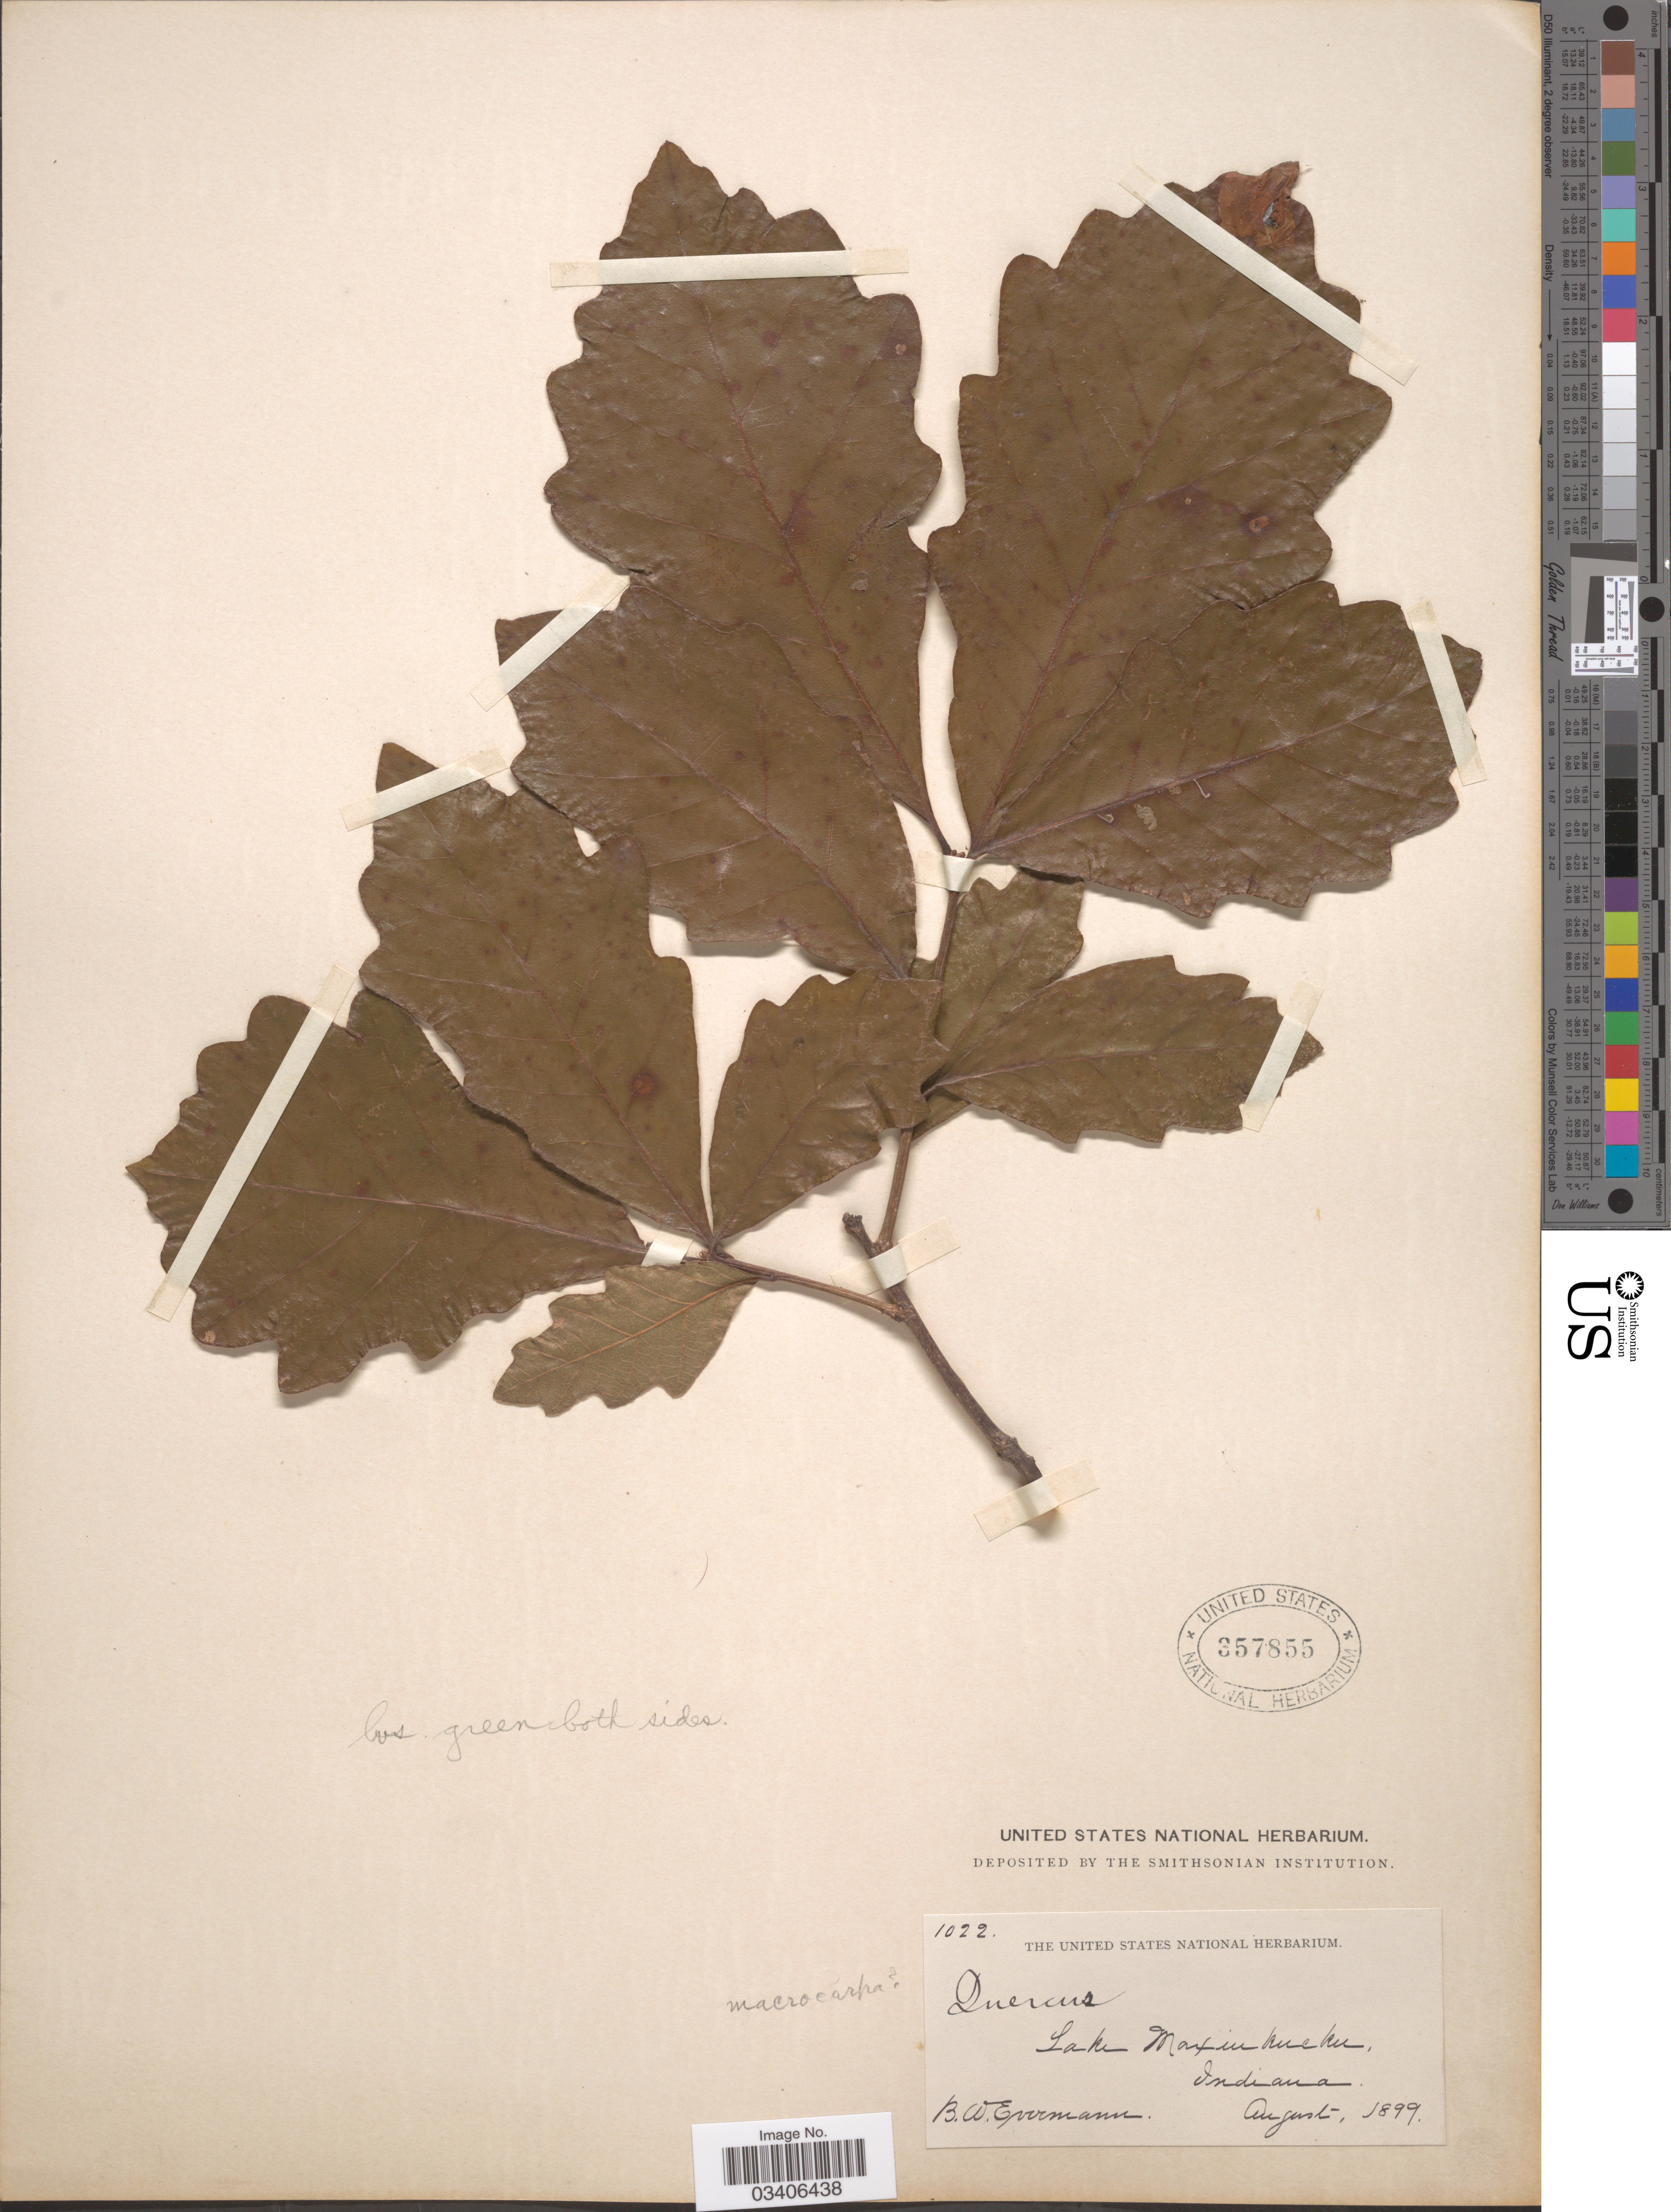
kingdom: Plantae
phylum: Tracheophyta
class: Magnoliopsida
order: Fagales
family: Fagaceae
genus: Quercus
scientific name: Quercus macrocarpa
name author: Michx.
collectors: B. W. Evermann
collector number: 1022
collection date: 1899-08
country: United States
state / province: Indiana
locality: Lake Maxinkuckee.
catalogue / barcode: US 357855